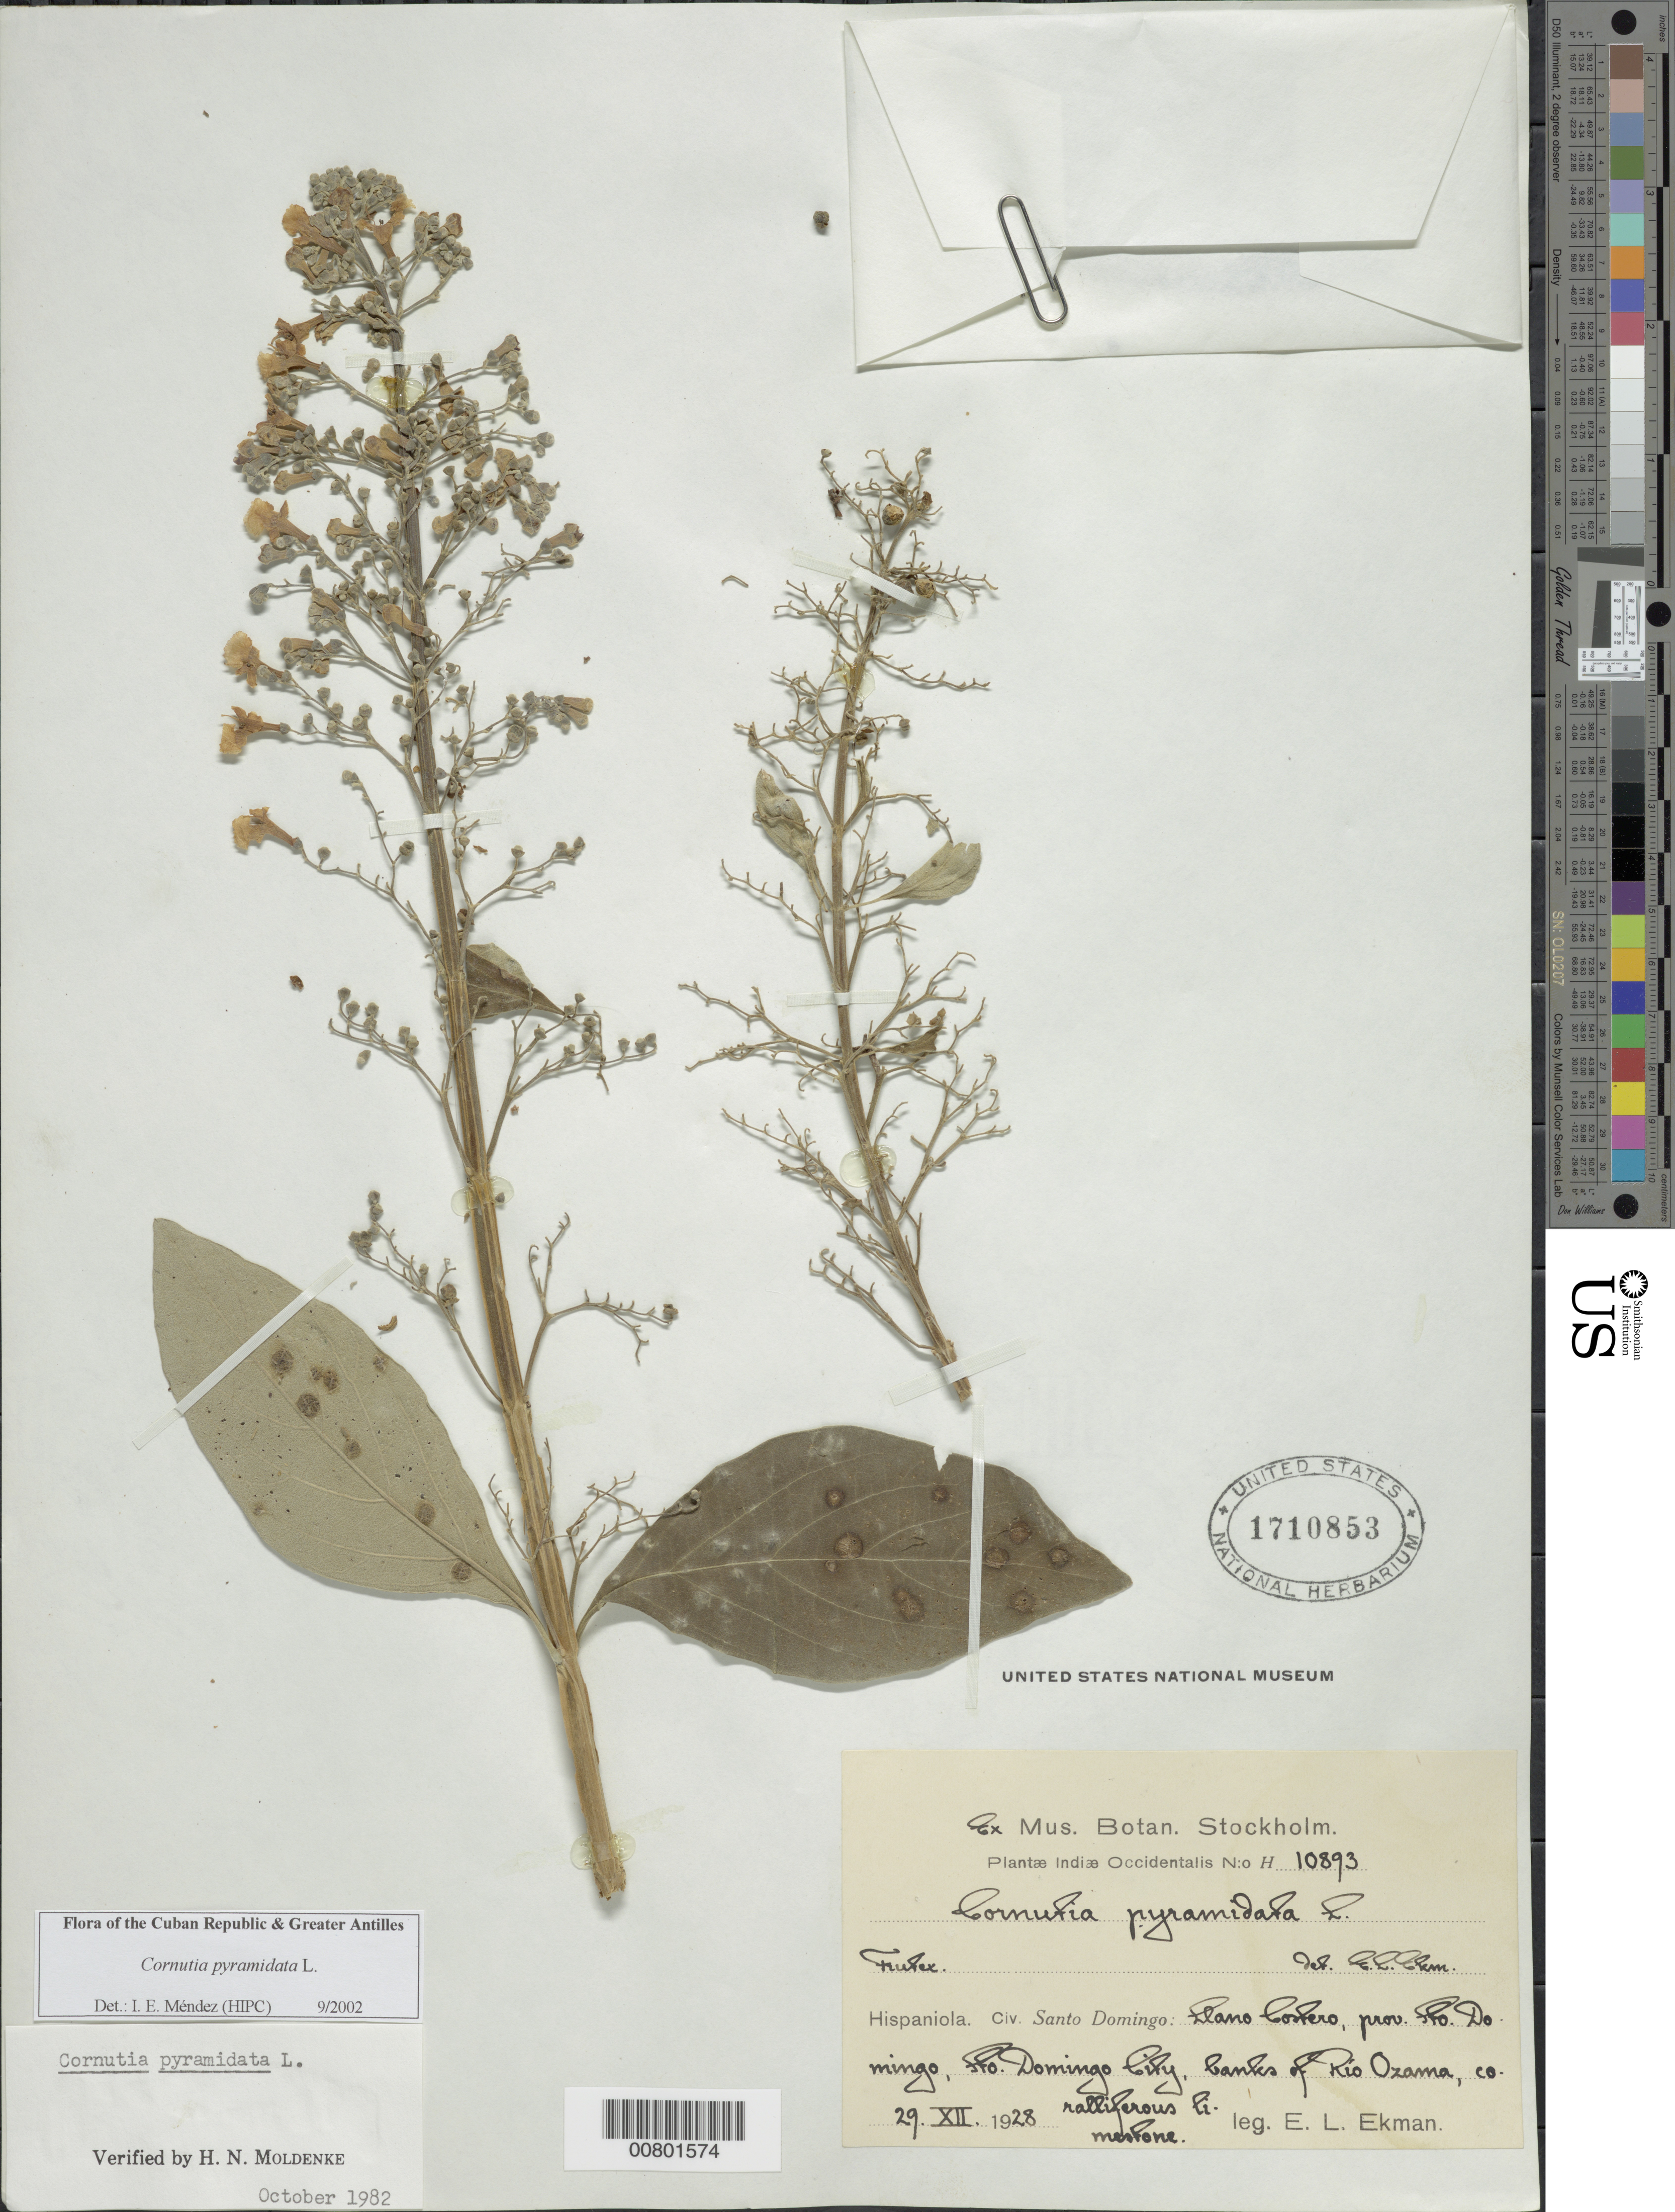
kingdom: Plantae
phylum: Tracheophyta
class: Magnoliopsida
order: Lamiales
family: Lamiaceae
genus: Cornutia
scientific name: Cornutia pyramidata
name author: L.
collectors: E. L. Ekman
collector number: H 10893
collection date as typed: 29 Dec 1928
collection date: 1928-12-29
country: Dominican Republic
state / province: Distrito Nacional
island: Hispaniola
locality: Llano Costero, Santo Domingo City, banks of River Ozama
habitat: Limestone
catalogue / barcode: US 1710853